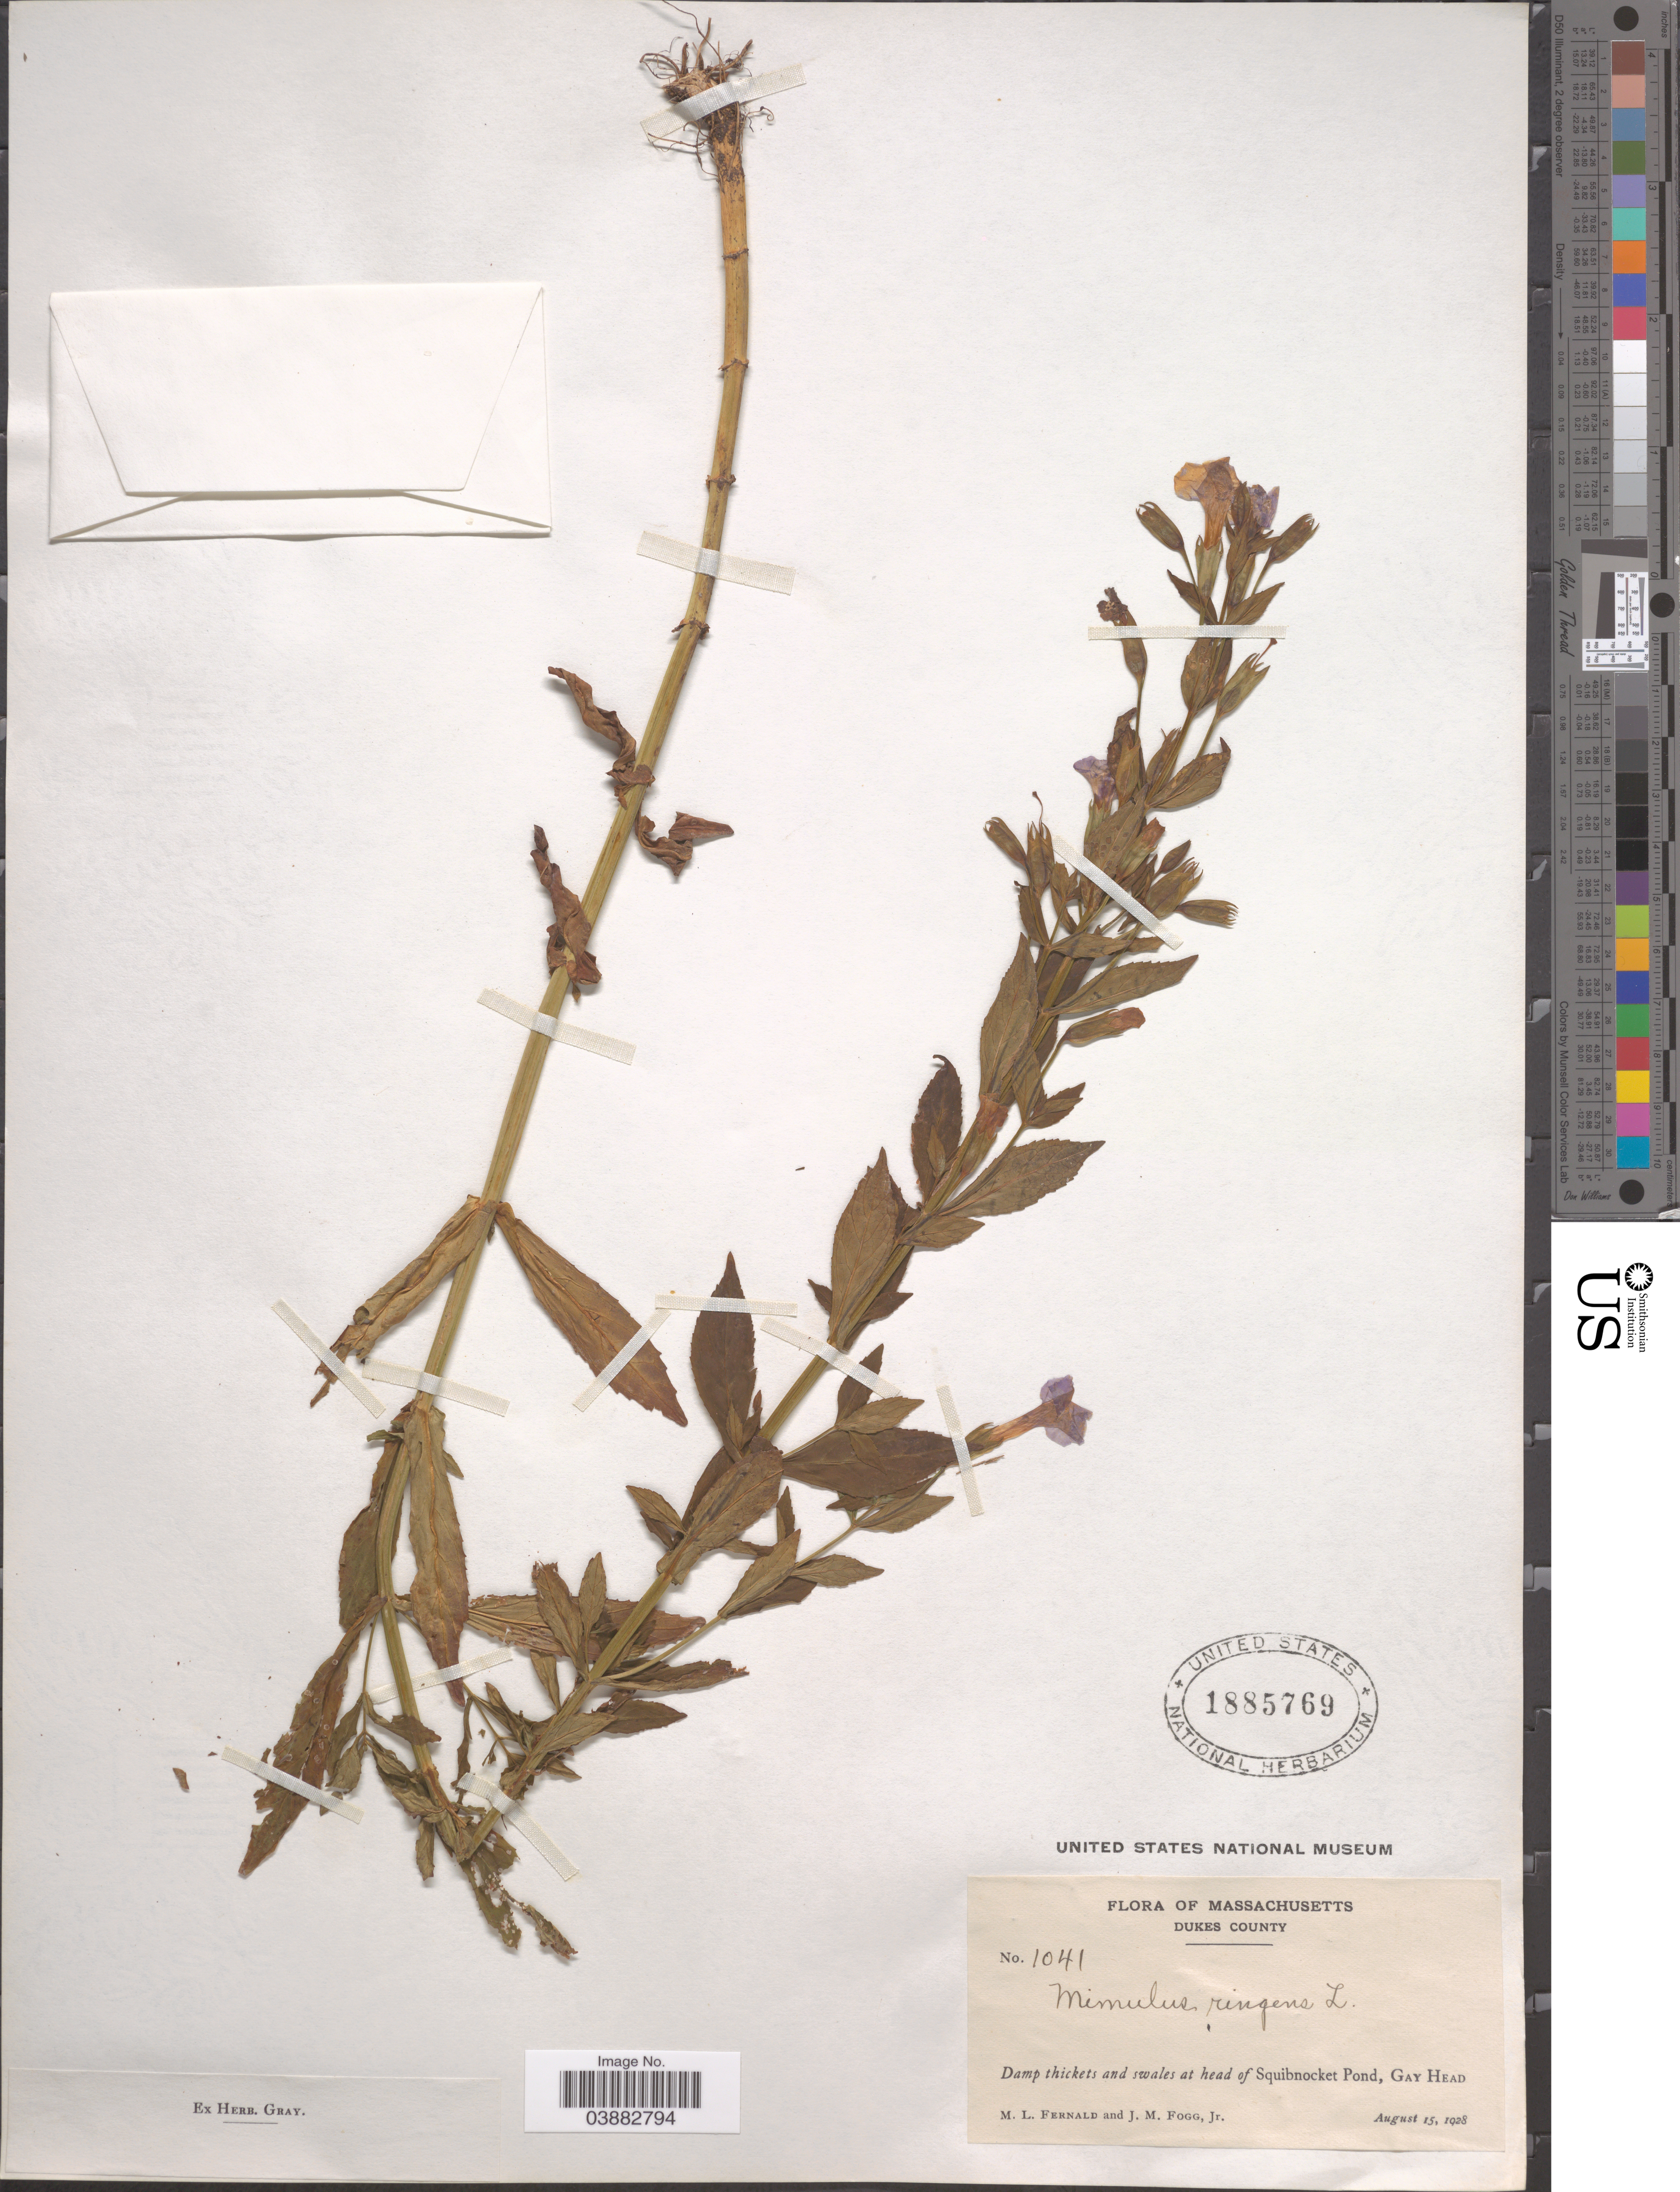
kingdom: Plantae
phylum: Tracheophyta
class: Magnoliopsida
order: Lamiales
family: Phrymaceae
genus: Mimulus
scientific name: Mimulus ringens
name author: L.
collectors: M. L. Fernald & J. Fogg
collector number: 1041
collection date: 1928-08-15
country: United States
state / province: Massachusetts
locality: Dukes County. Damp thickets and swales at head of Squibnocket Pond, Gay Head.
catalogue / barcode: US 1885769